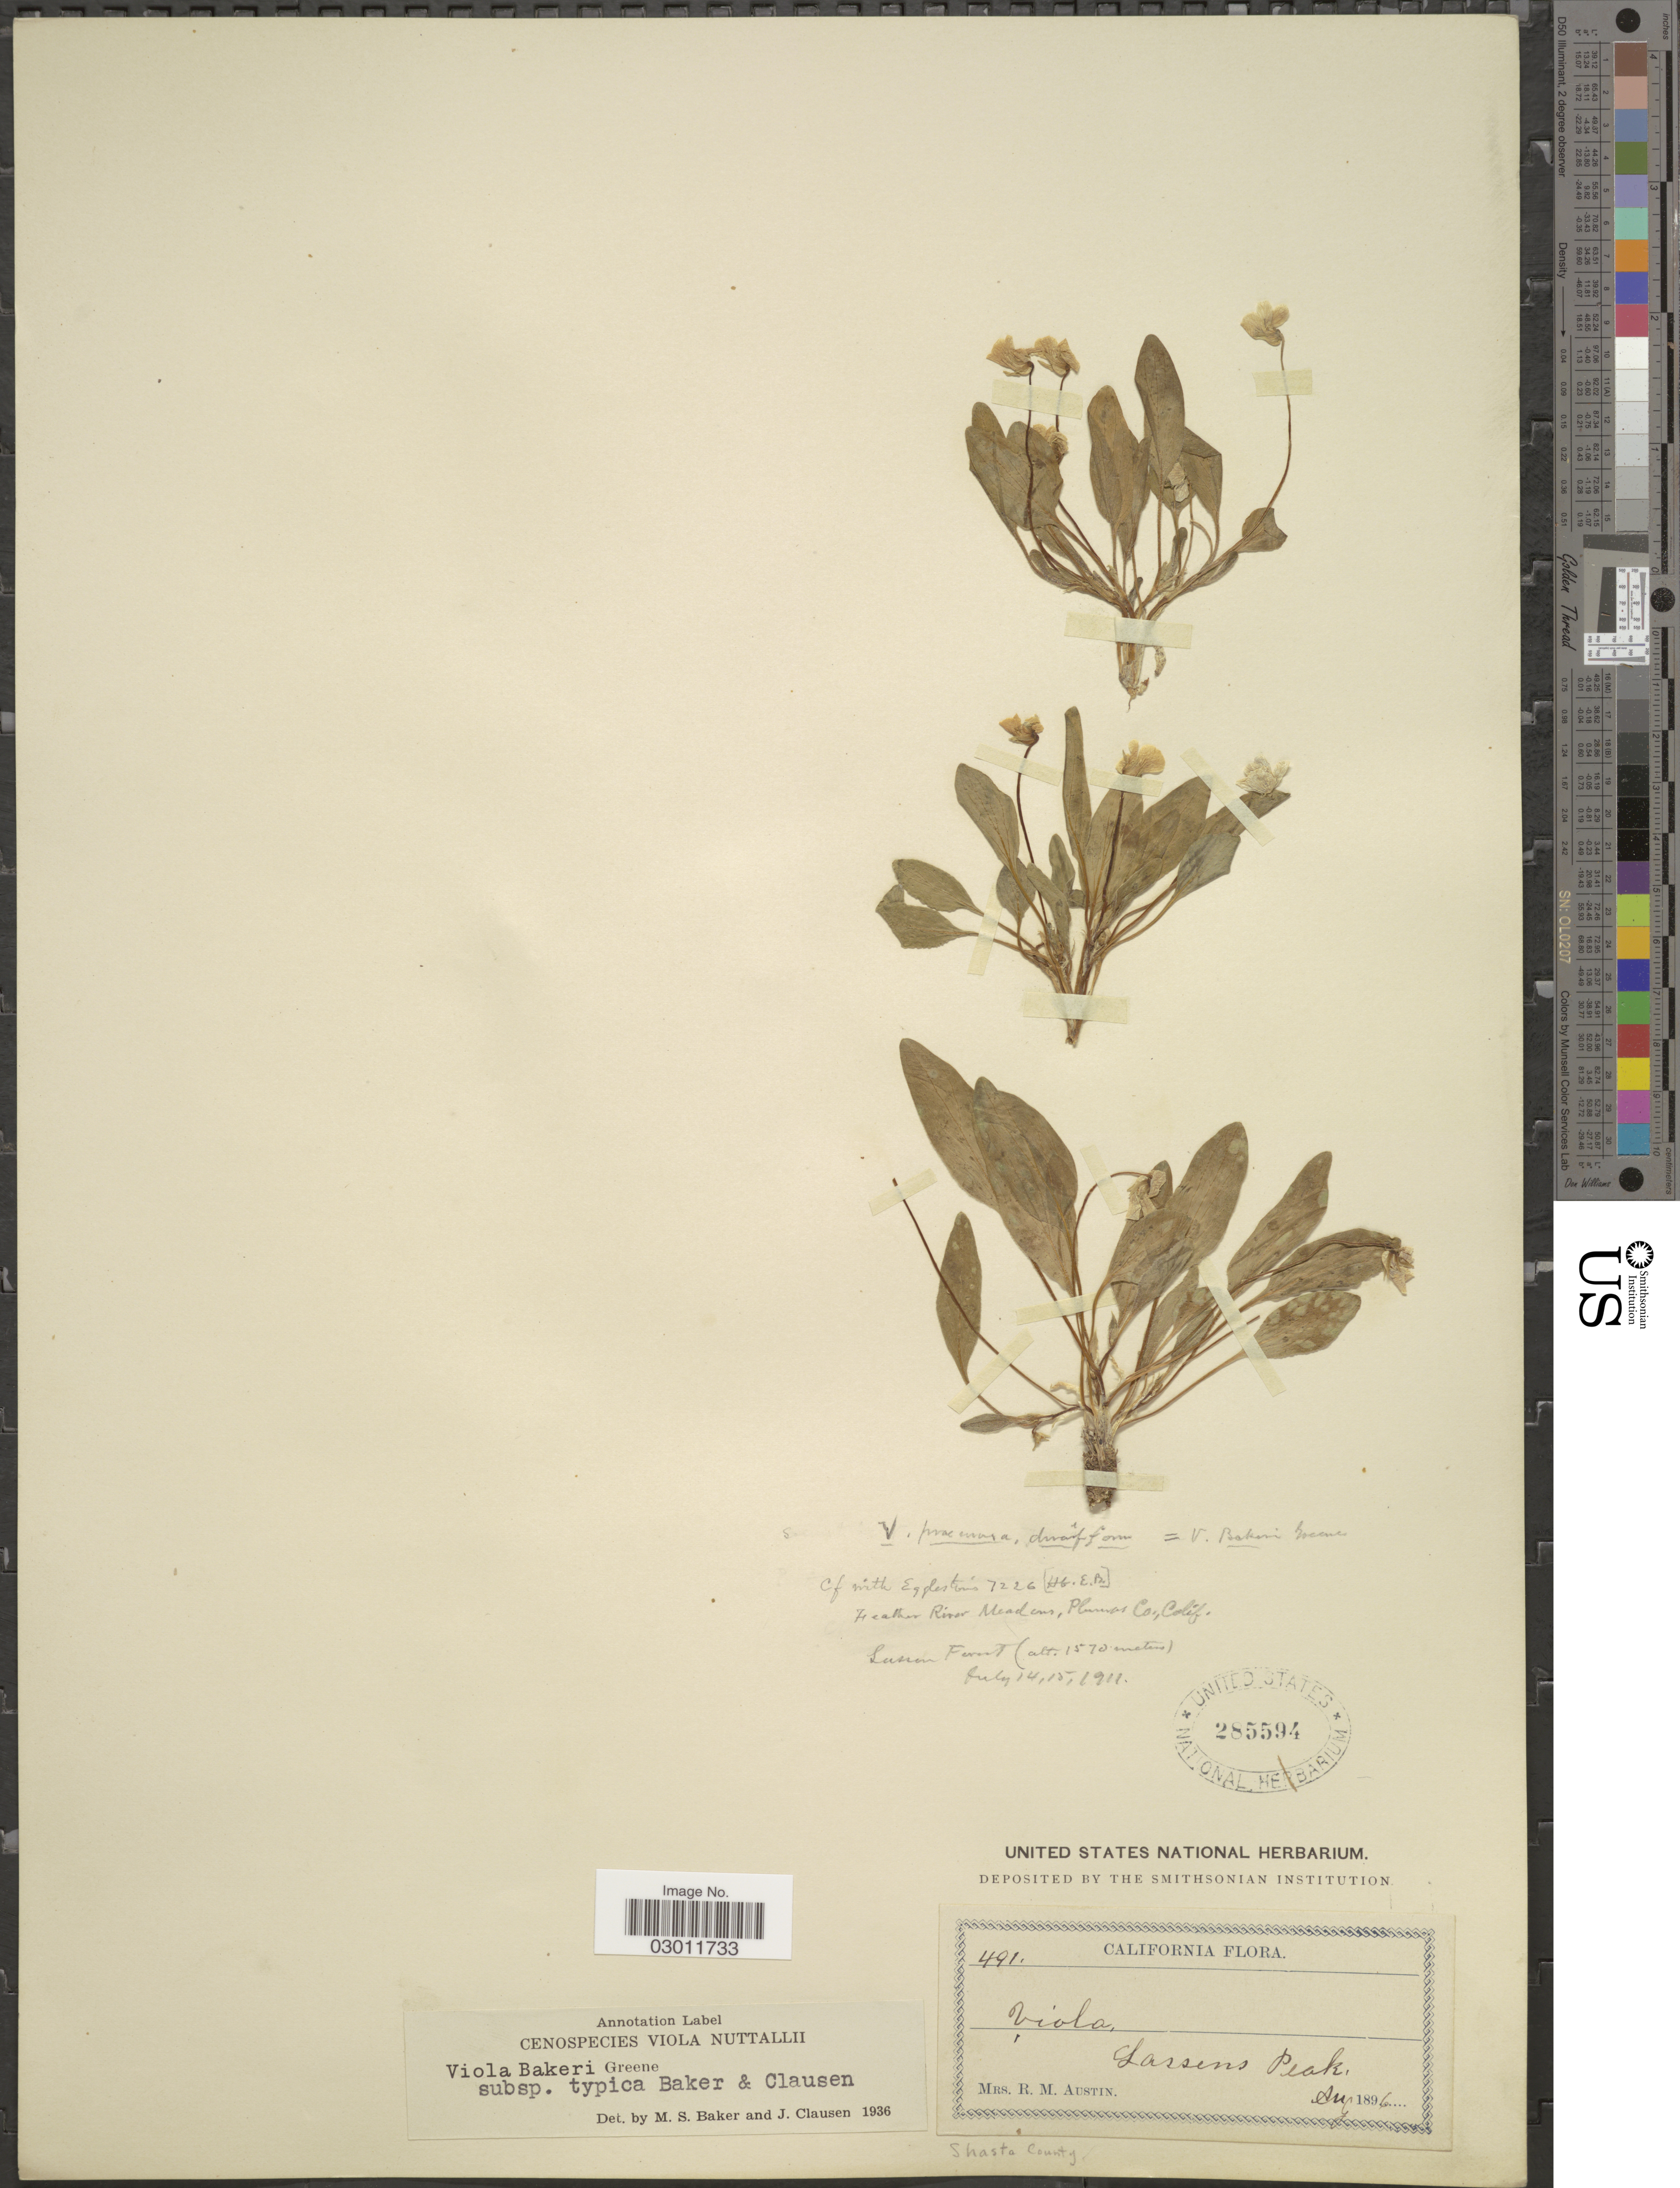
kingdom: Plantae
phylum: Tracheophyta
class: Magnoliopsida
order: Malpighiales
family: Violaceae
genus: Viola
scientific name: Viola bakeri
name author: Greene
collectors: R. Austin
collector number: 491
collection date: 1896-08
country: United States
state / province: California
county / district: Shasta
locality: Lassens Peak, Shasta County.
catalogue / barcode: US 285594